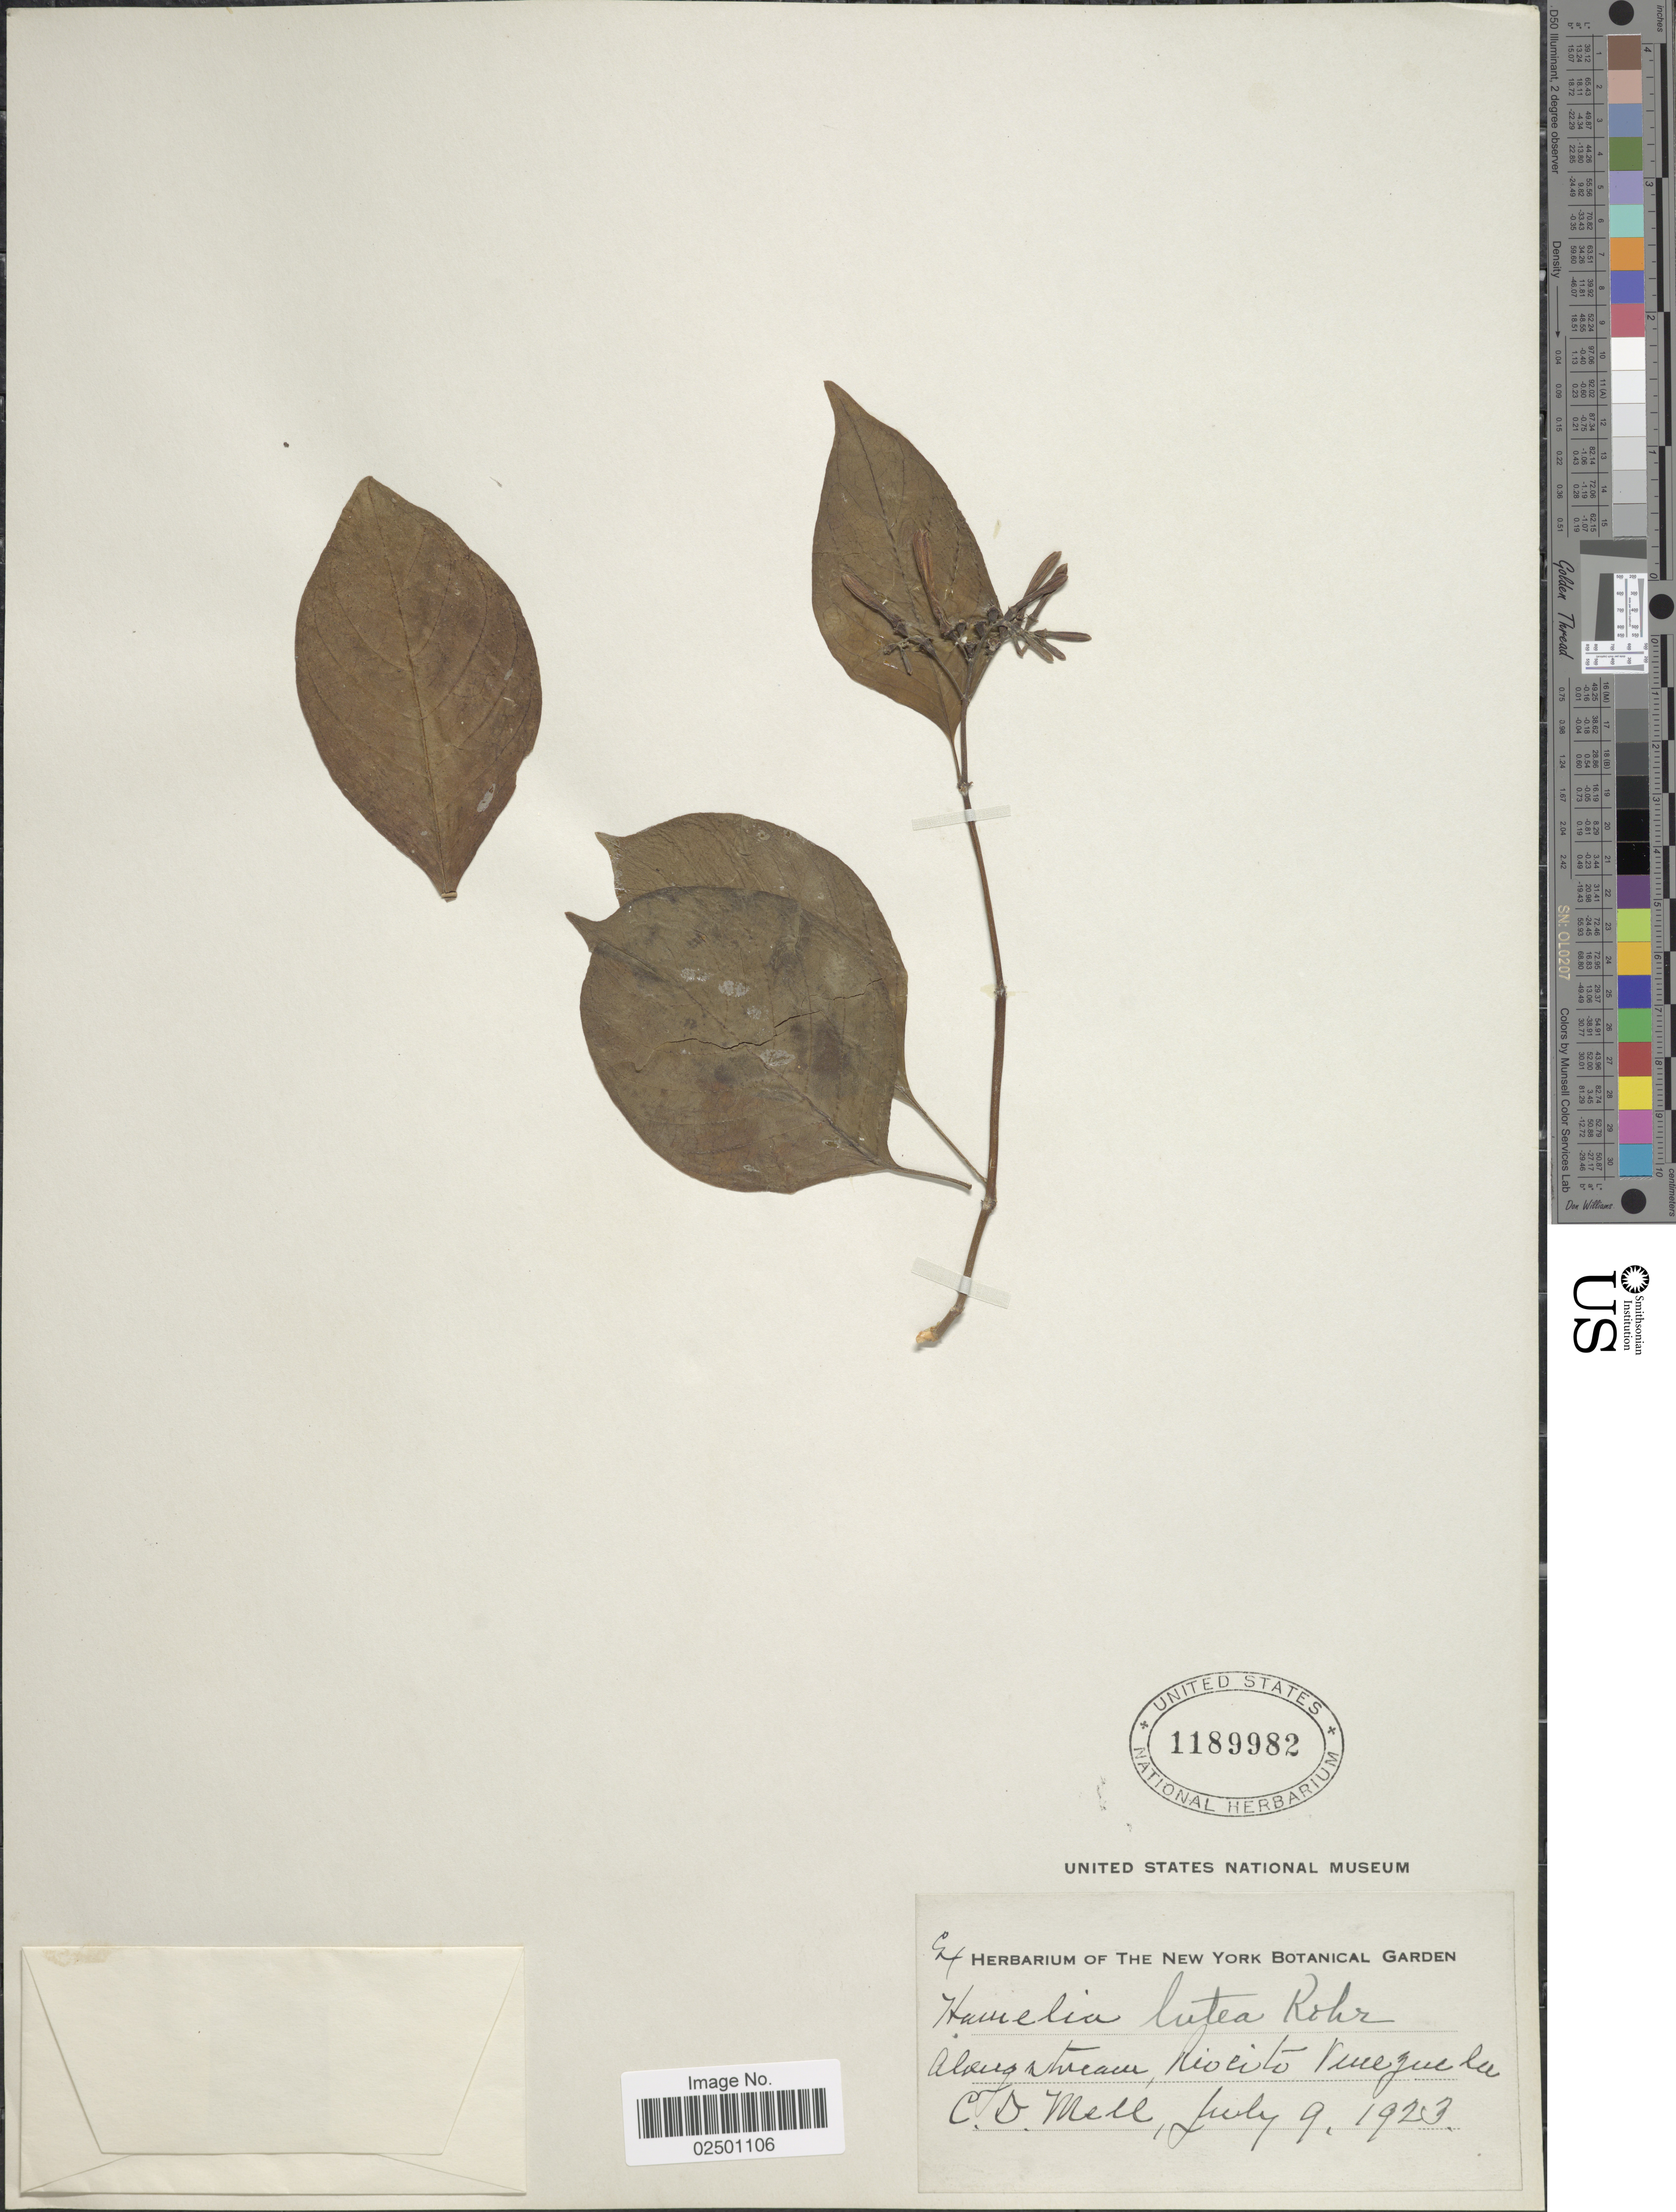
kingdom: Plantae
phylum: Tracheophyta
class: Magnoliopsida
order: Gentianales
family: Rubiaceae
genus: Hamelia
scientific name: Hamelia axillaris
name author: Sw.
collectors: C. D. Mell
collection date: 1923-07-09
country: Venezuela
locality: Along stream, Riocito Venezuela.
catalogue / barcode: US 1189982